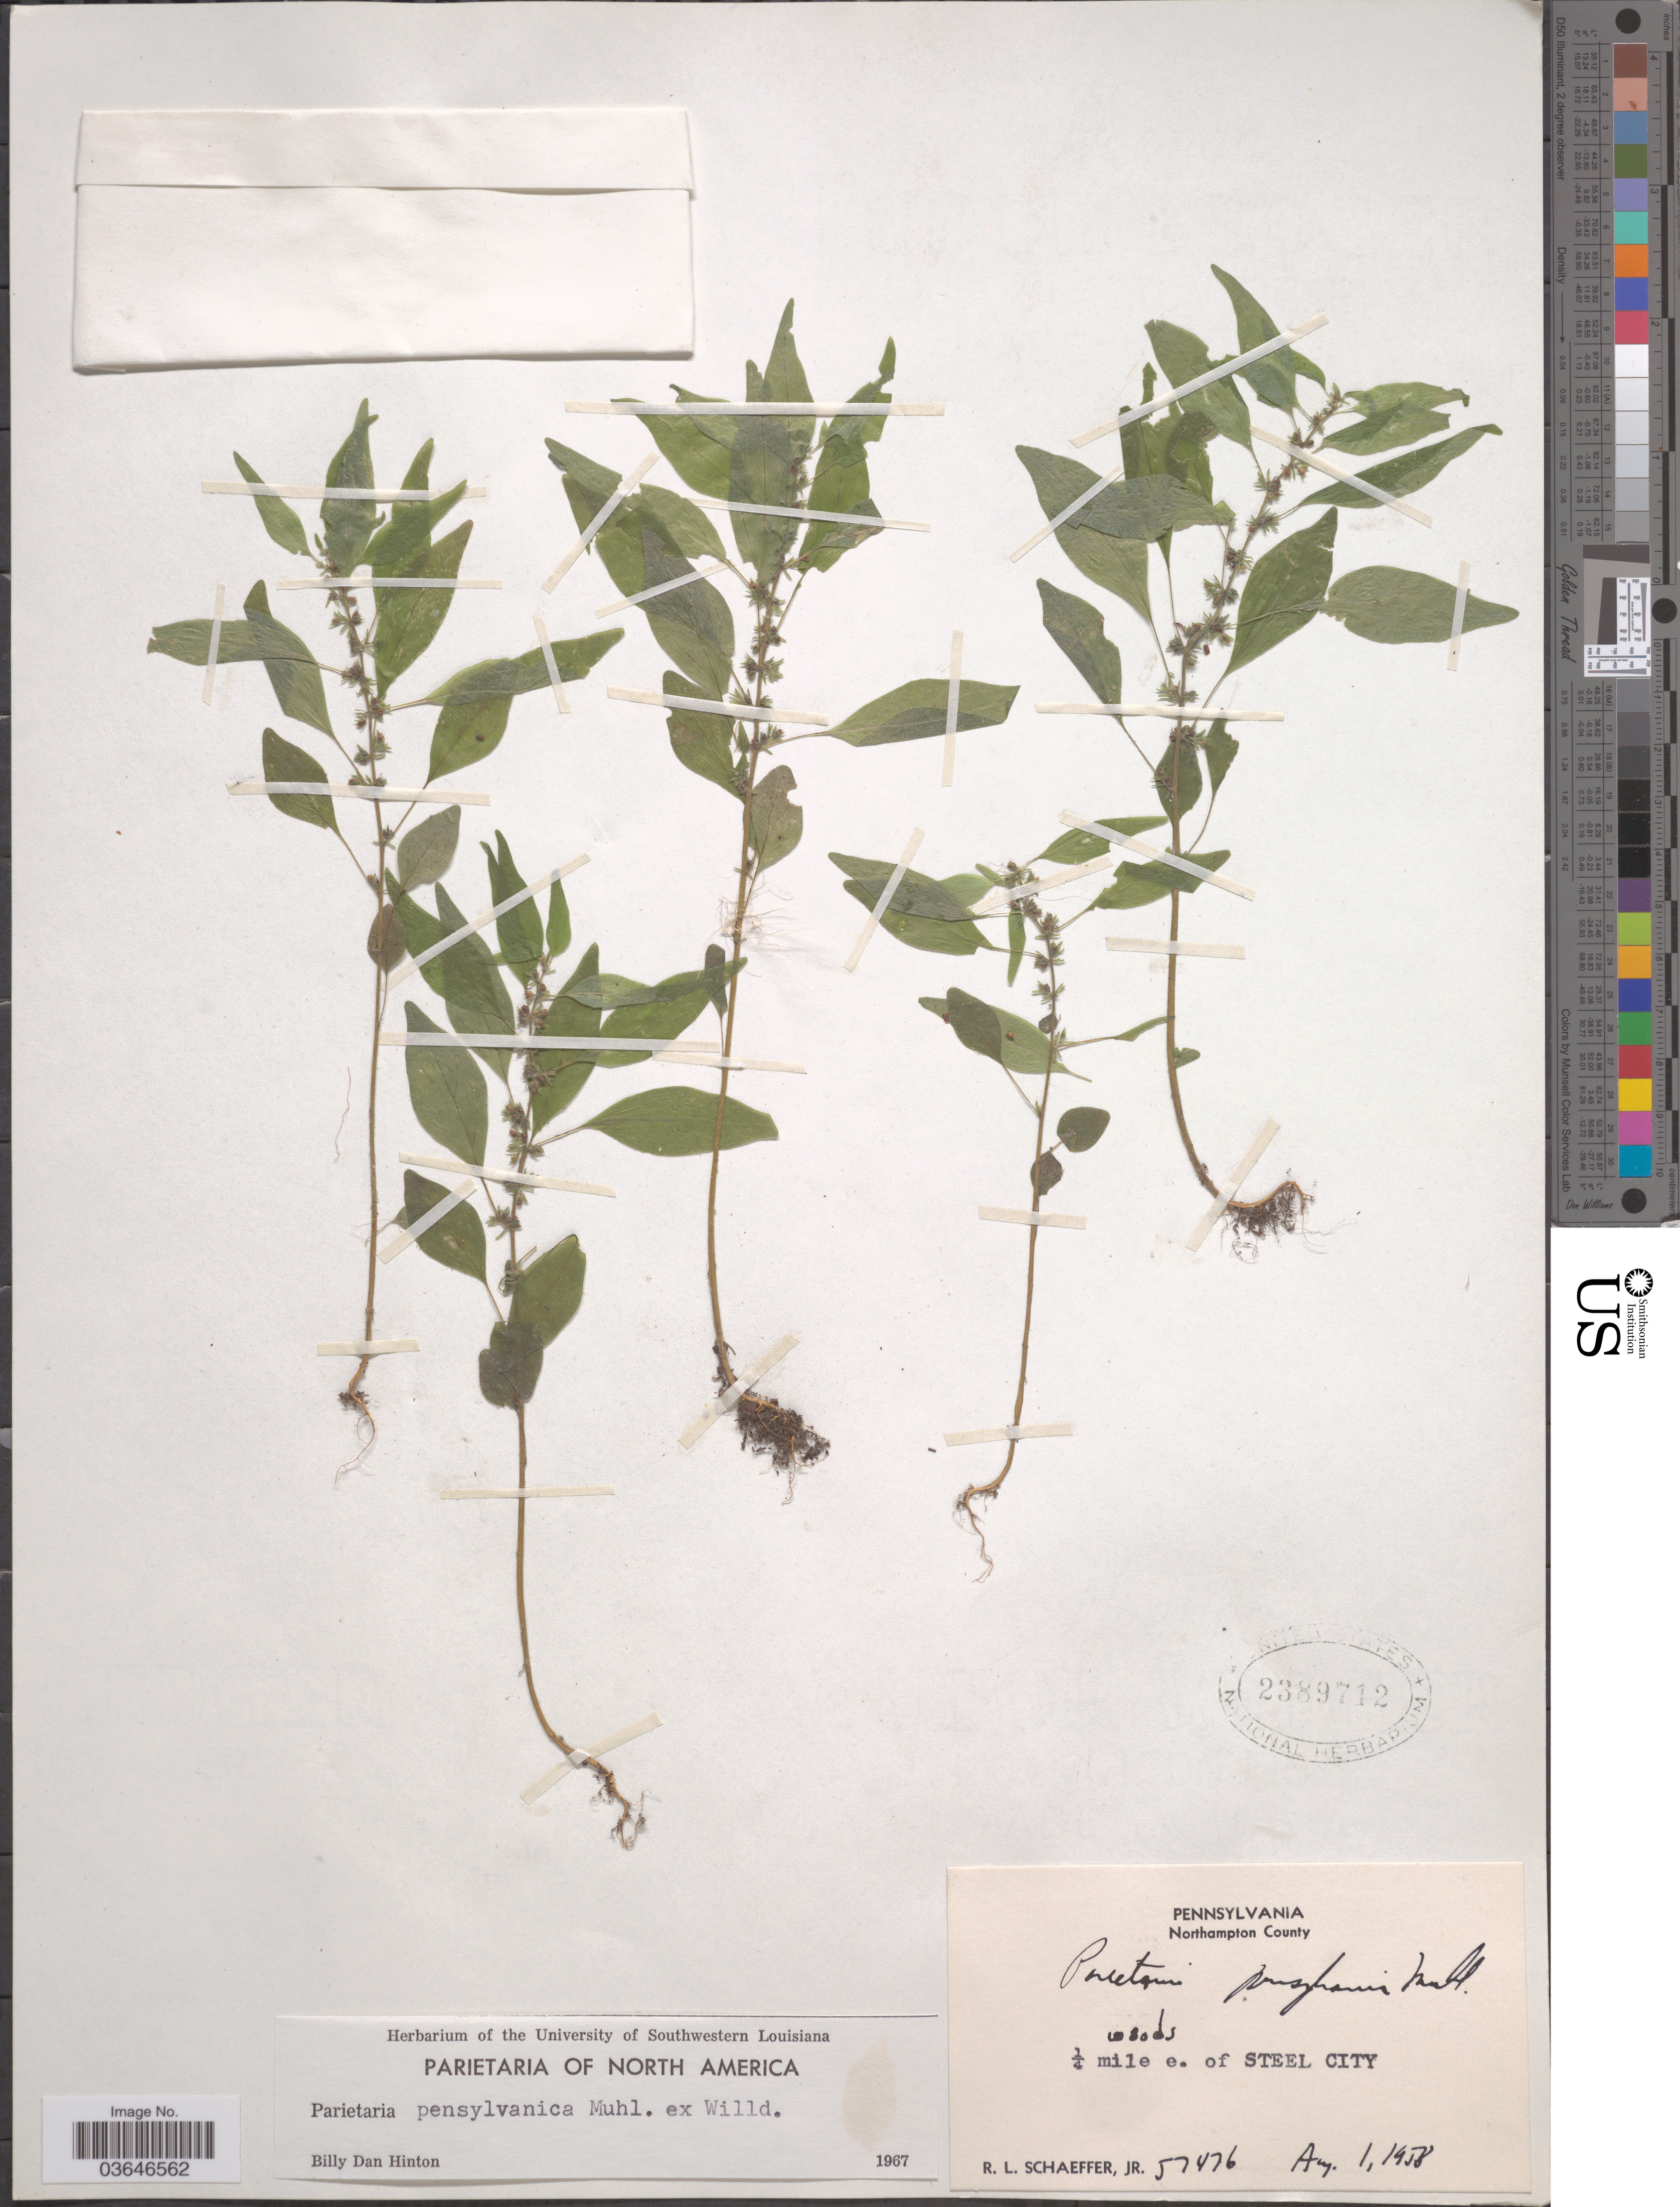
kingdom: Plantae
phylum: Tracheophyta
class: Magnoliopsida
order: Rosales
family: Urticaceae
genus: Parietaria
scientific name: Parietaria pensylvanica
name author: Muhl. ex Willd.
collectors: R. L. Schaeffer Jr.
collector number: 57476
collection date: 1958-08-01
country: United States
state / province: Pennsylvania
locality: Northampton County. ¼ mile e. of Steel City.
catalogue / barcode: US 2389712